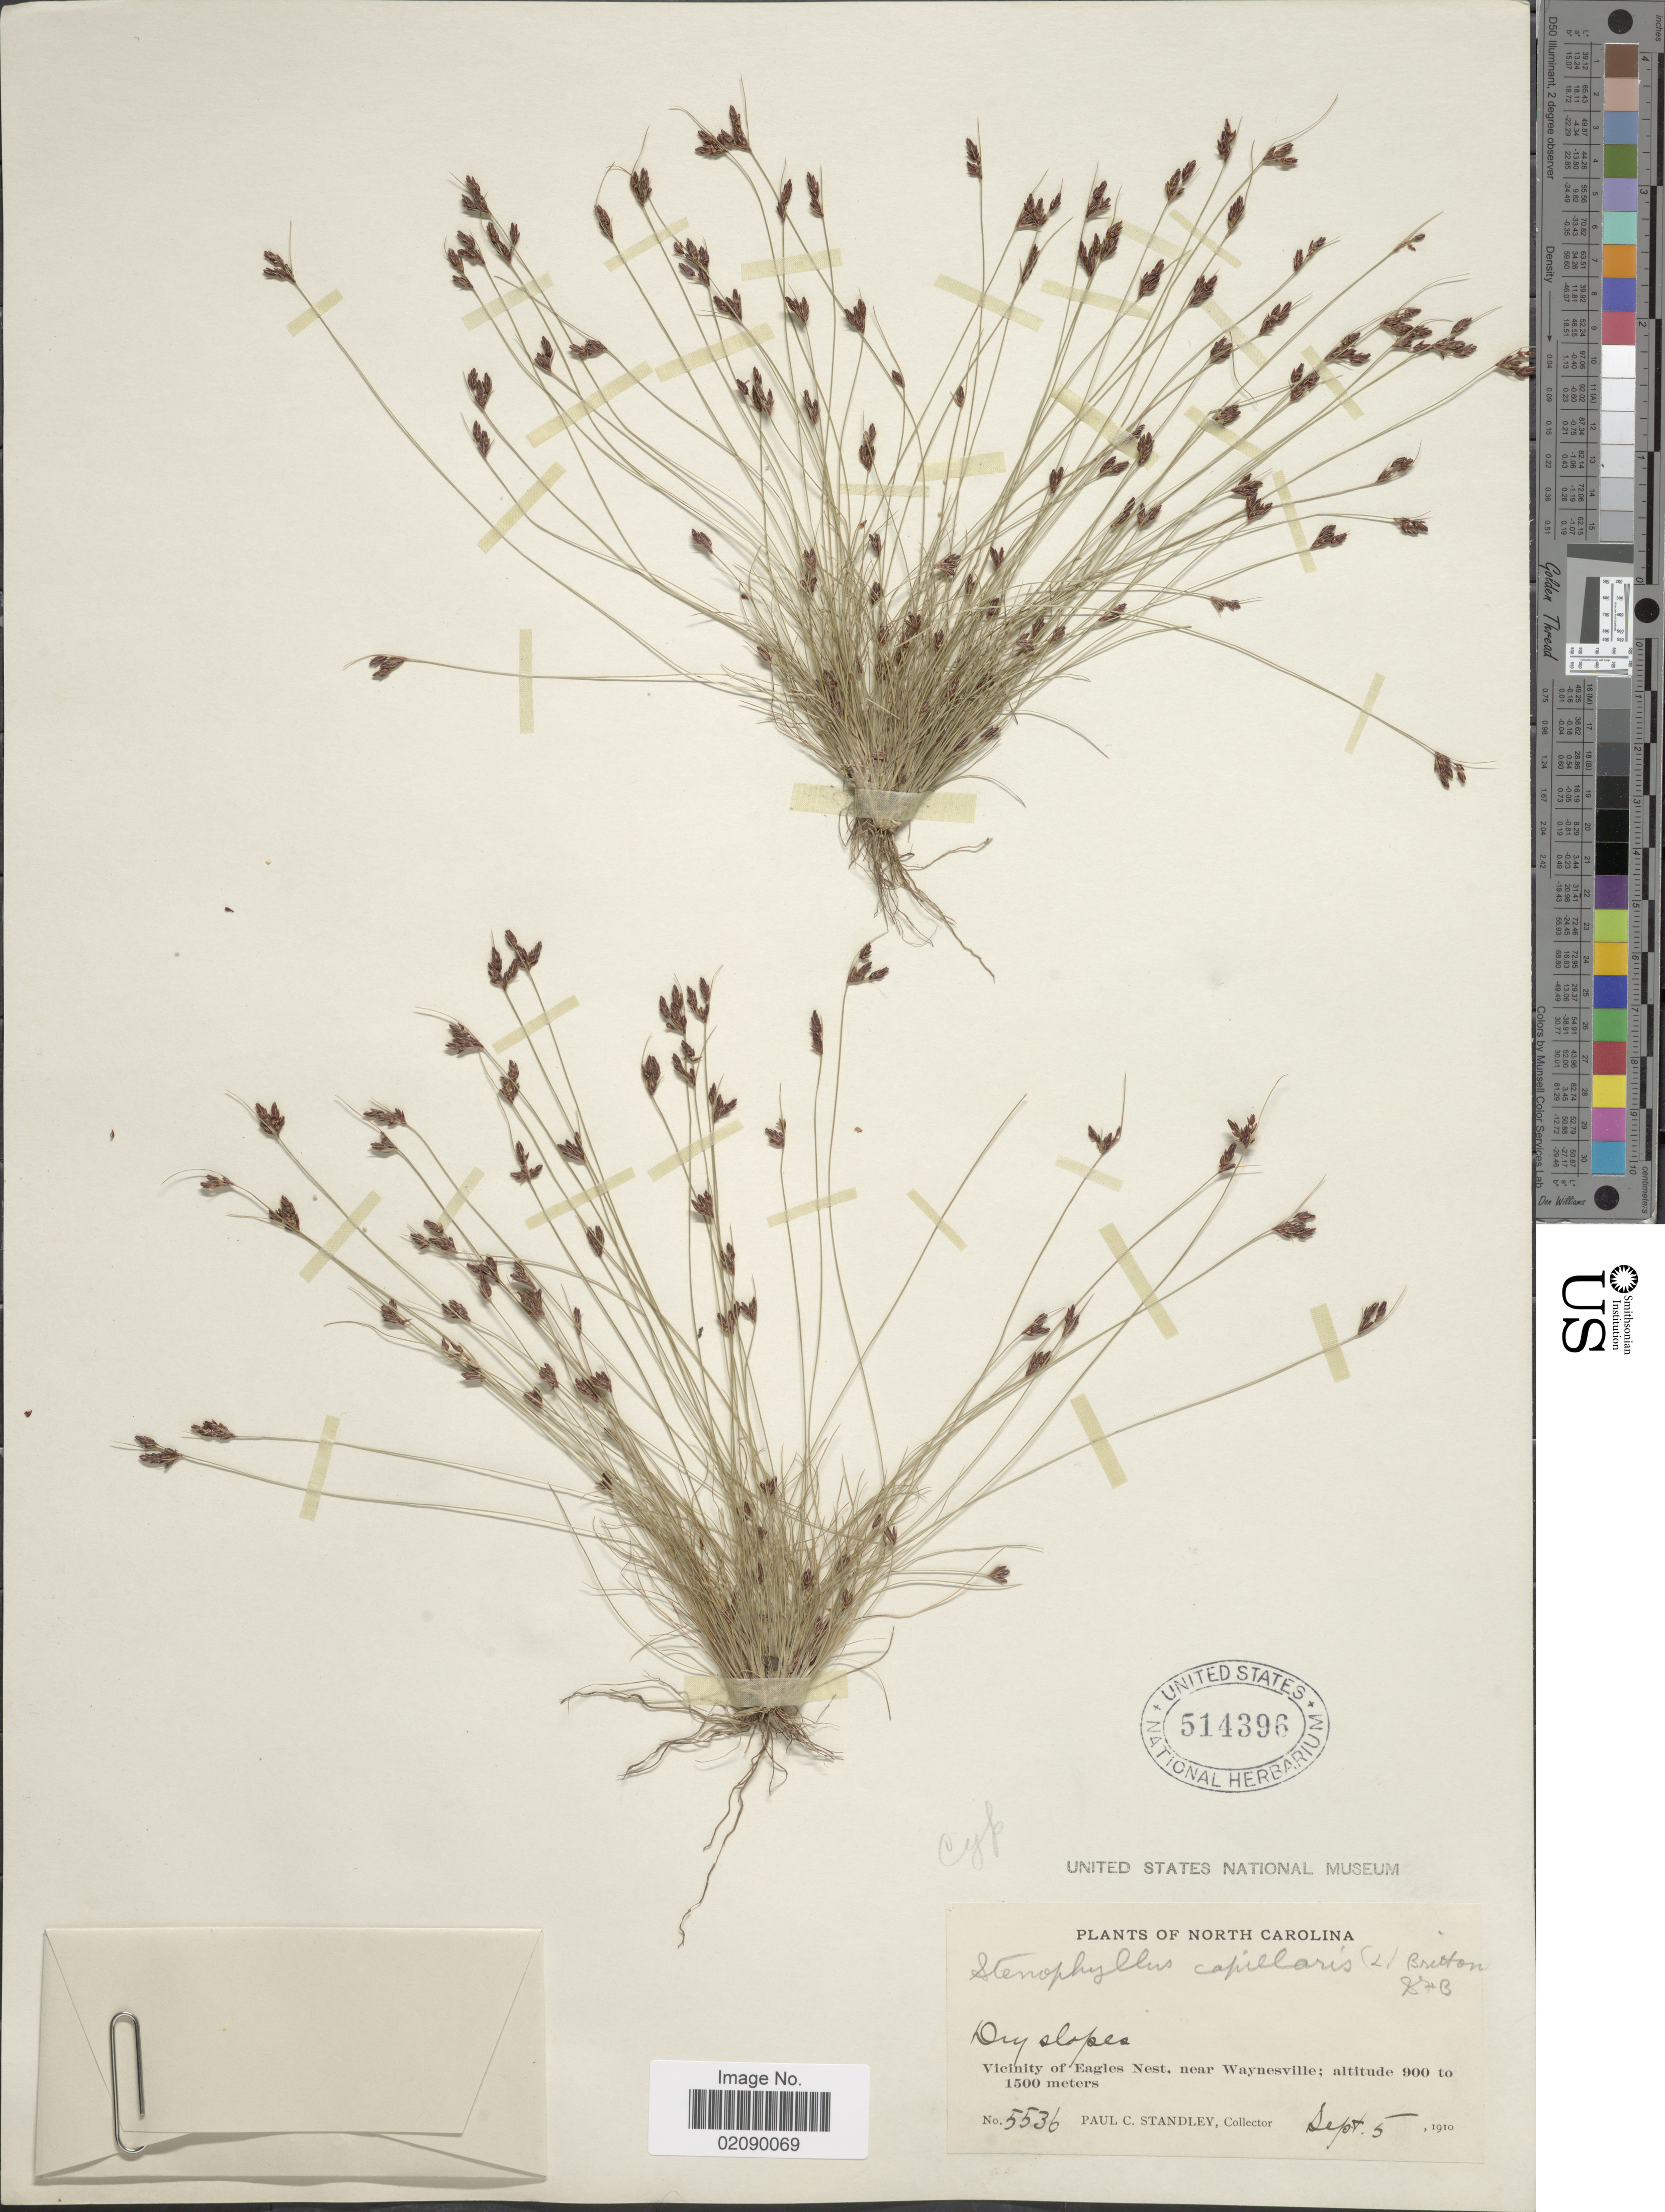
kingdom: Plantae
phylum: Tracheophyta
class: Liliopsida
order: Poales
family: Cyperaceae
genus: Bulbostylis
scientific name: Bulbostylis capillaris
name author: (L.) Kunth ex C.B. Clarke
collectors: P. C. Standley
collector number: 5536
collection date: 1910-09-05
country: United States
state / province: North Carolina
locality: Dry slopes, Vicinity of Eagles Nest, near Waynesville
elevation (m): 900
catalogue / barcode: US 514396